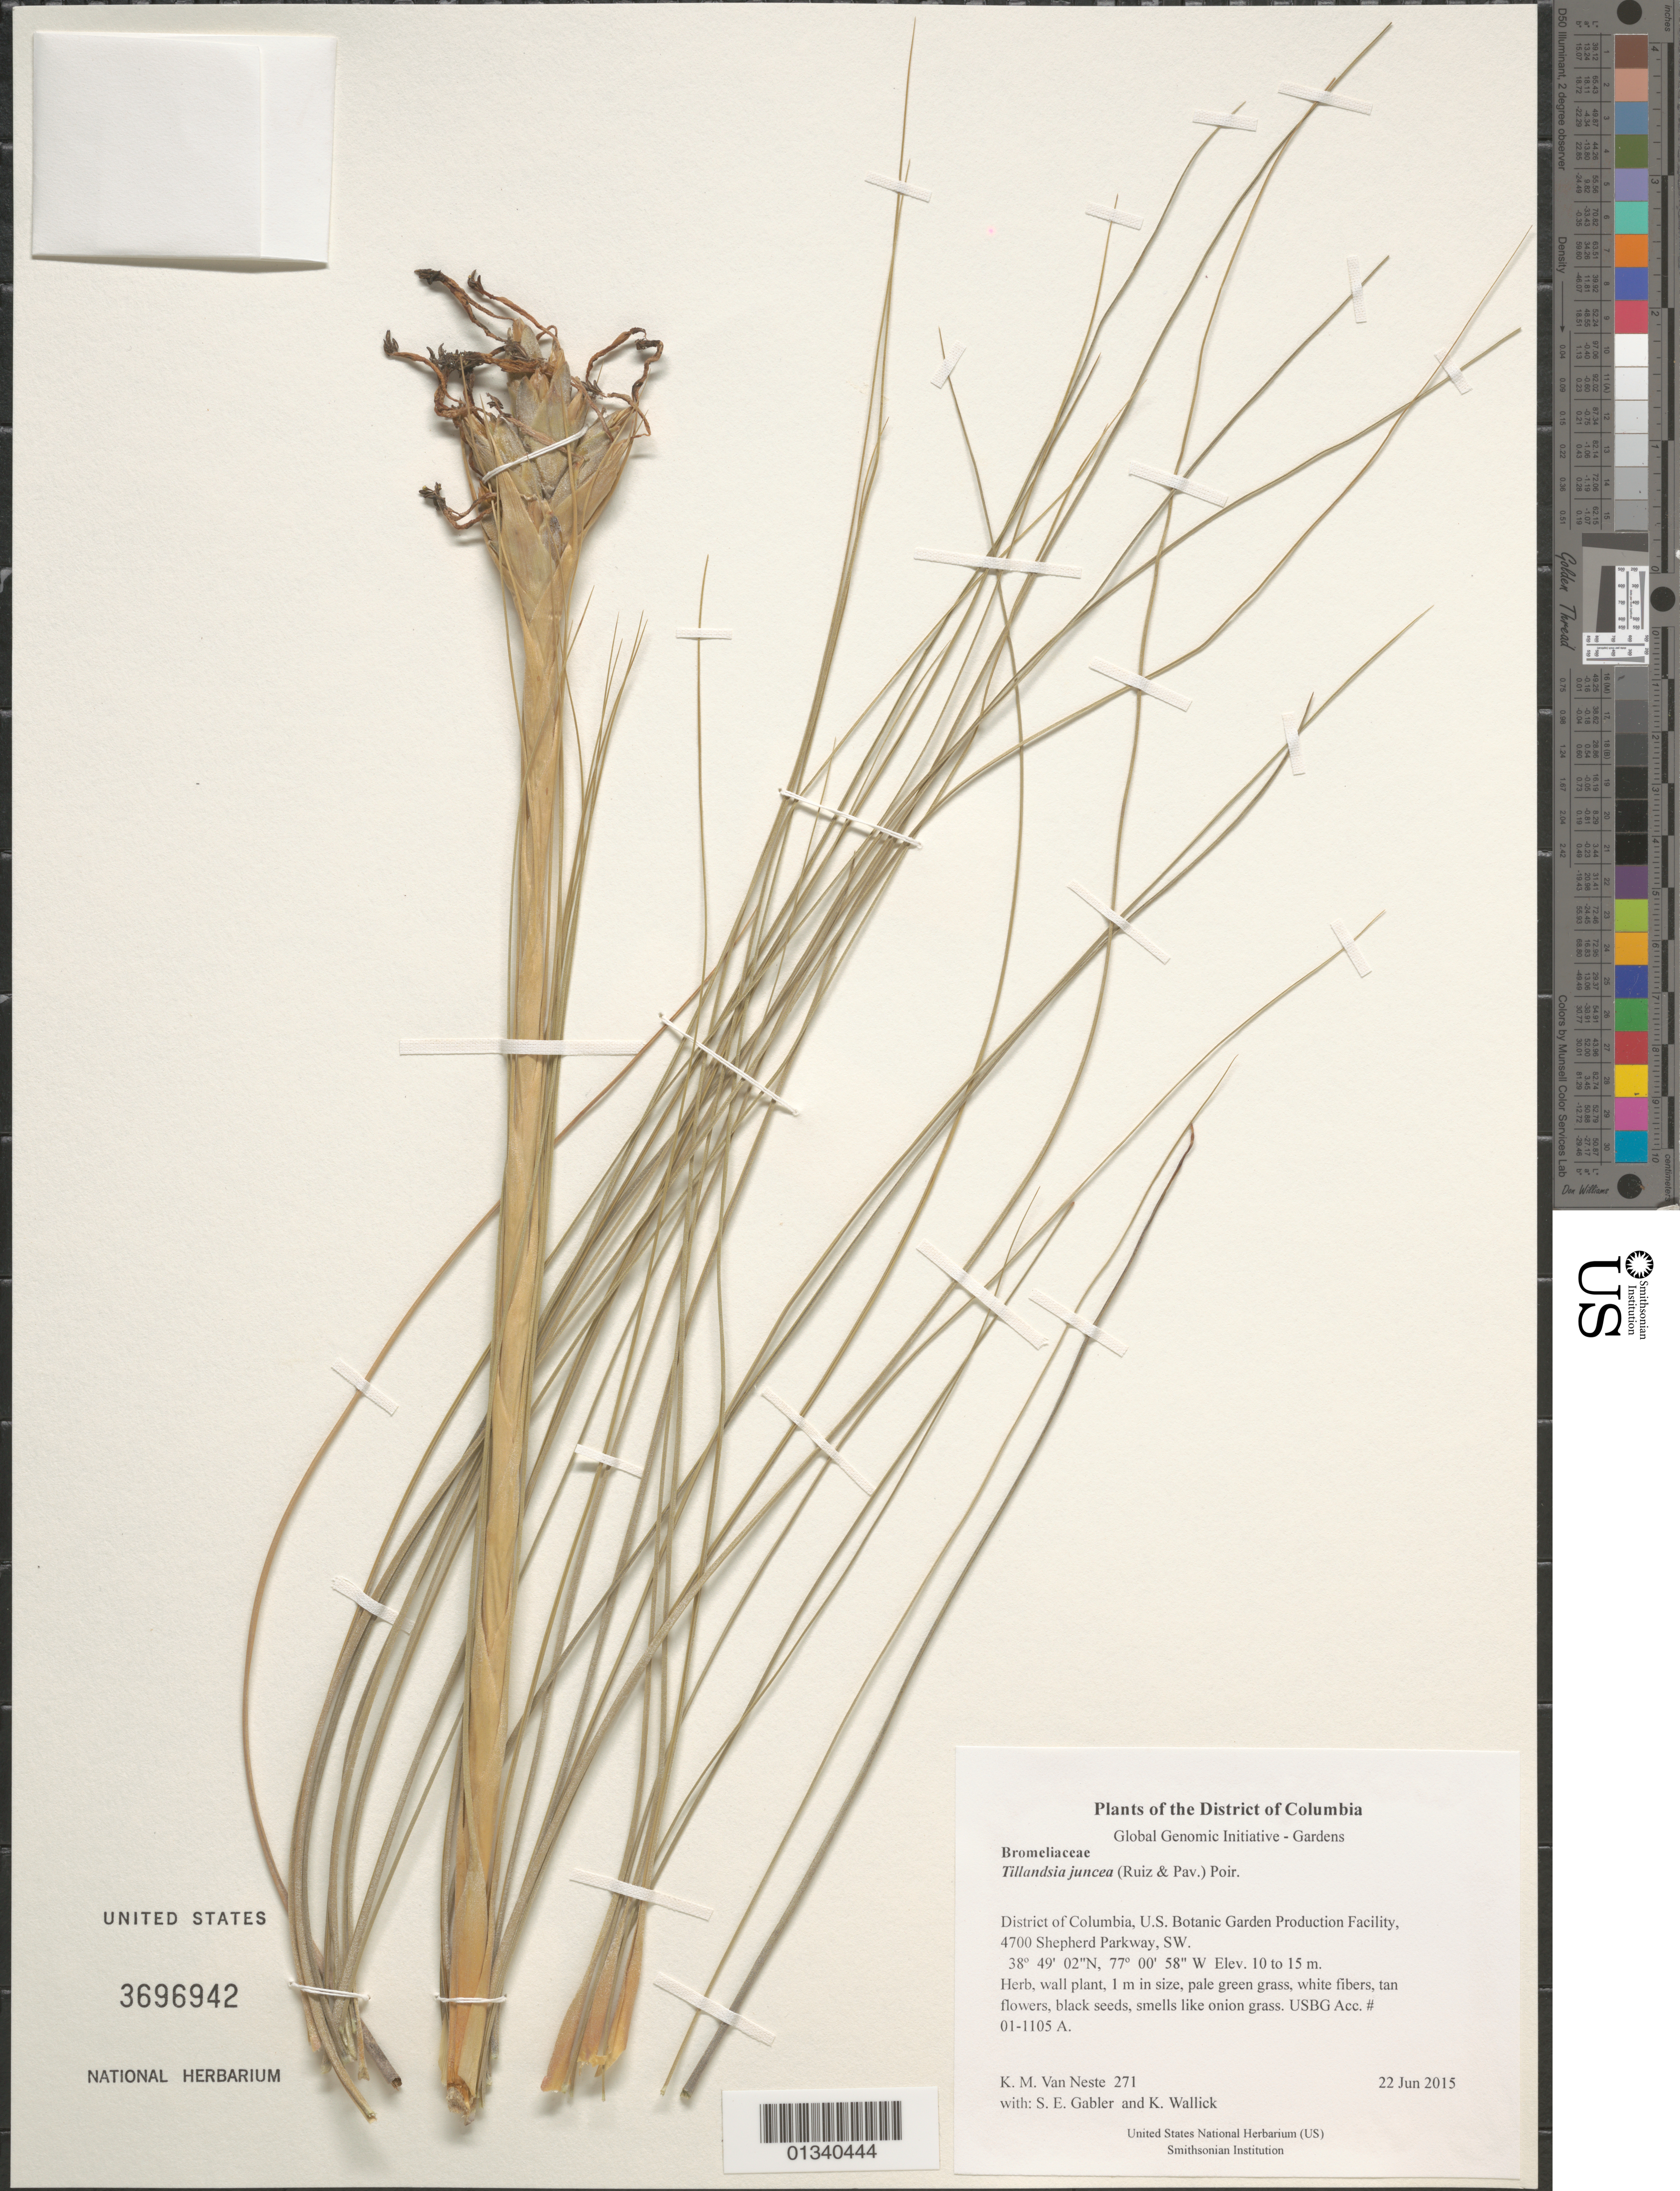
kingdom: Plantae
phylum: Tracheophyta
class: Liliopsida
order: Poales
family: Bromeliaceae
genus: Tillandsia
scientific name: Tillandsia juncea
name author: (Ruiz & Pav.) Poir.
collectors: K. M. Van Neste, S. E. Gabler & K. Wallick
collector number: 271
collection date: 2015-06-22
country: United States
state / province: District of Columbia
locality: U.S. Botanic Garden Production Facility, 4700 Shepherd Parkway, SW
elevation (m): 10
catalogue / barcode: US 3696942